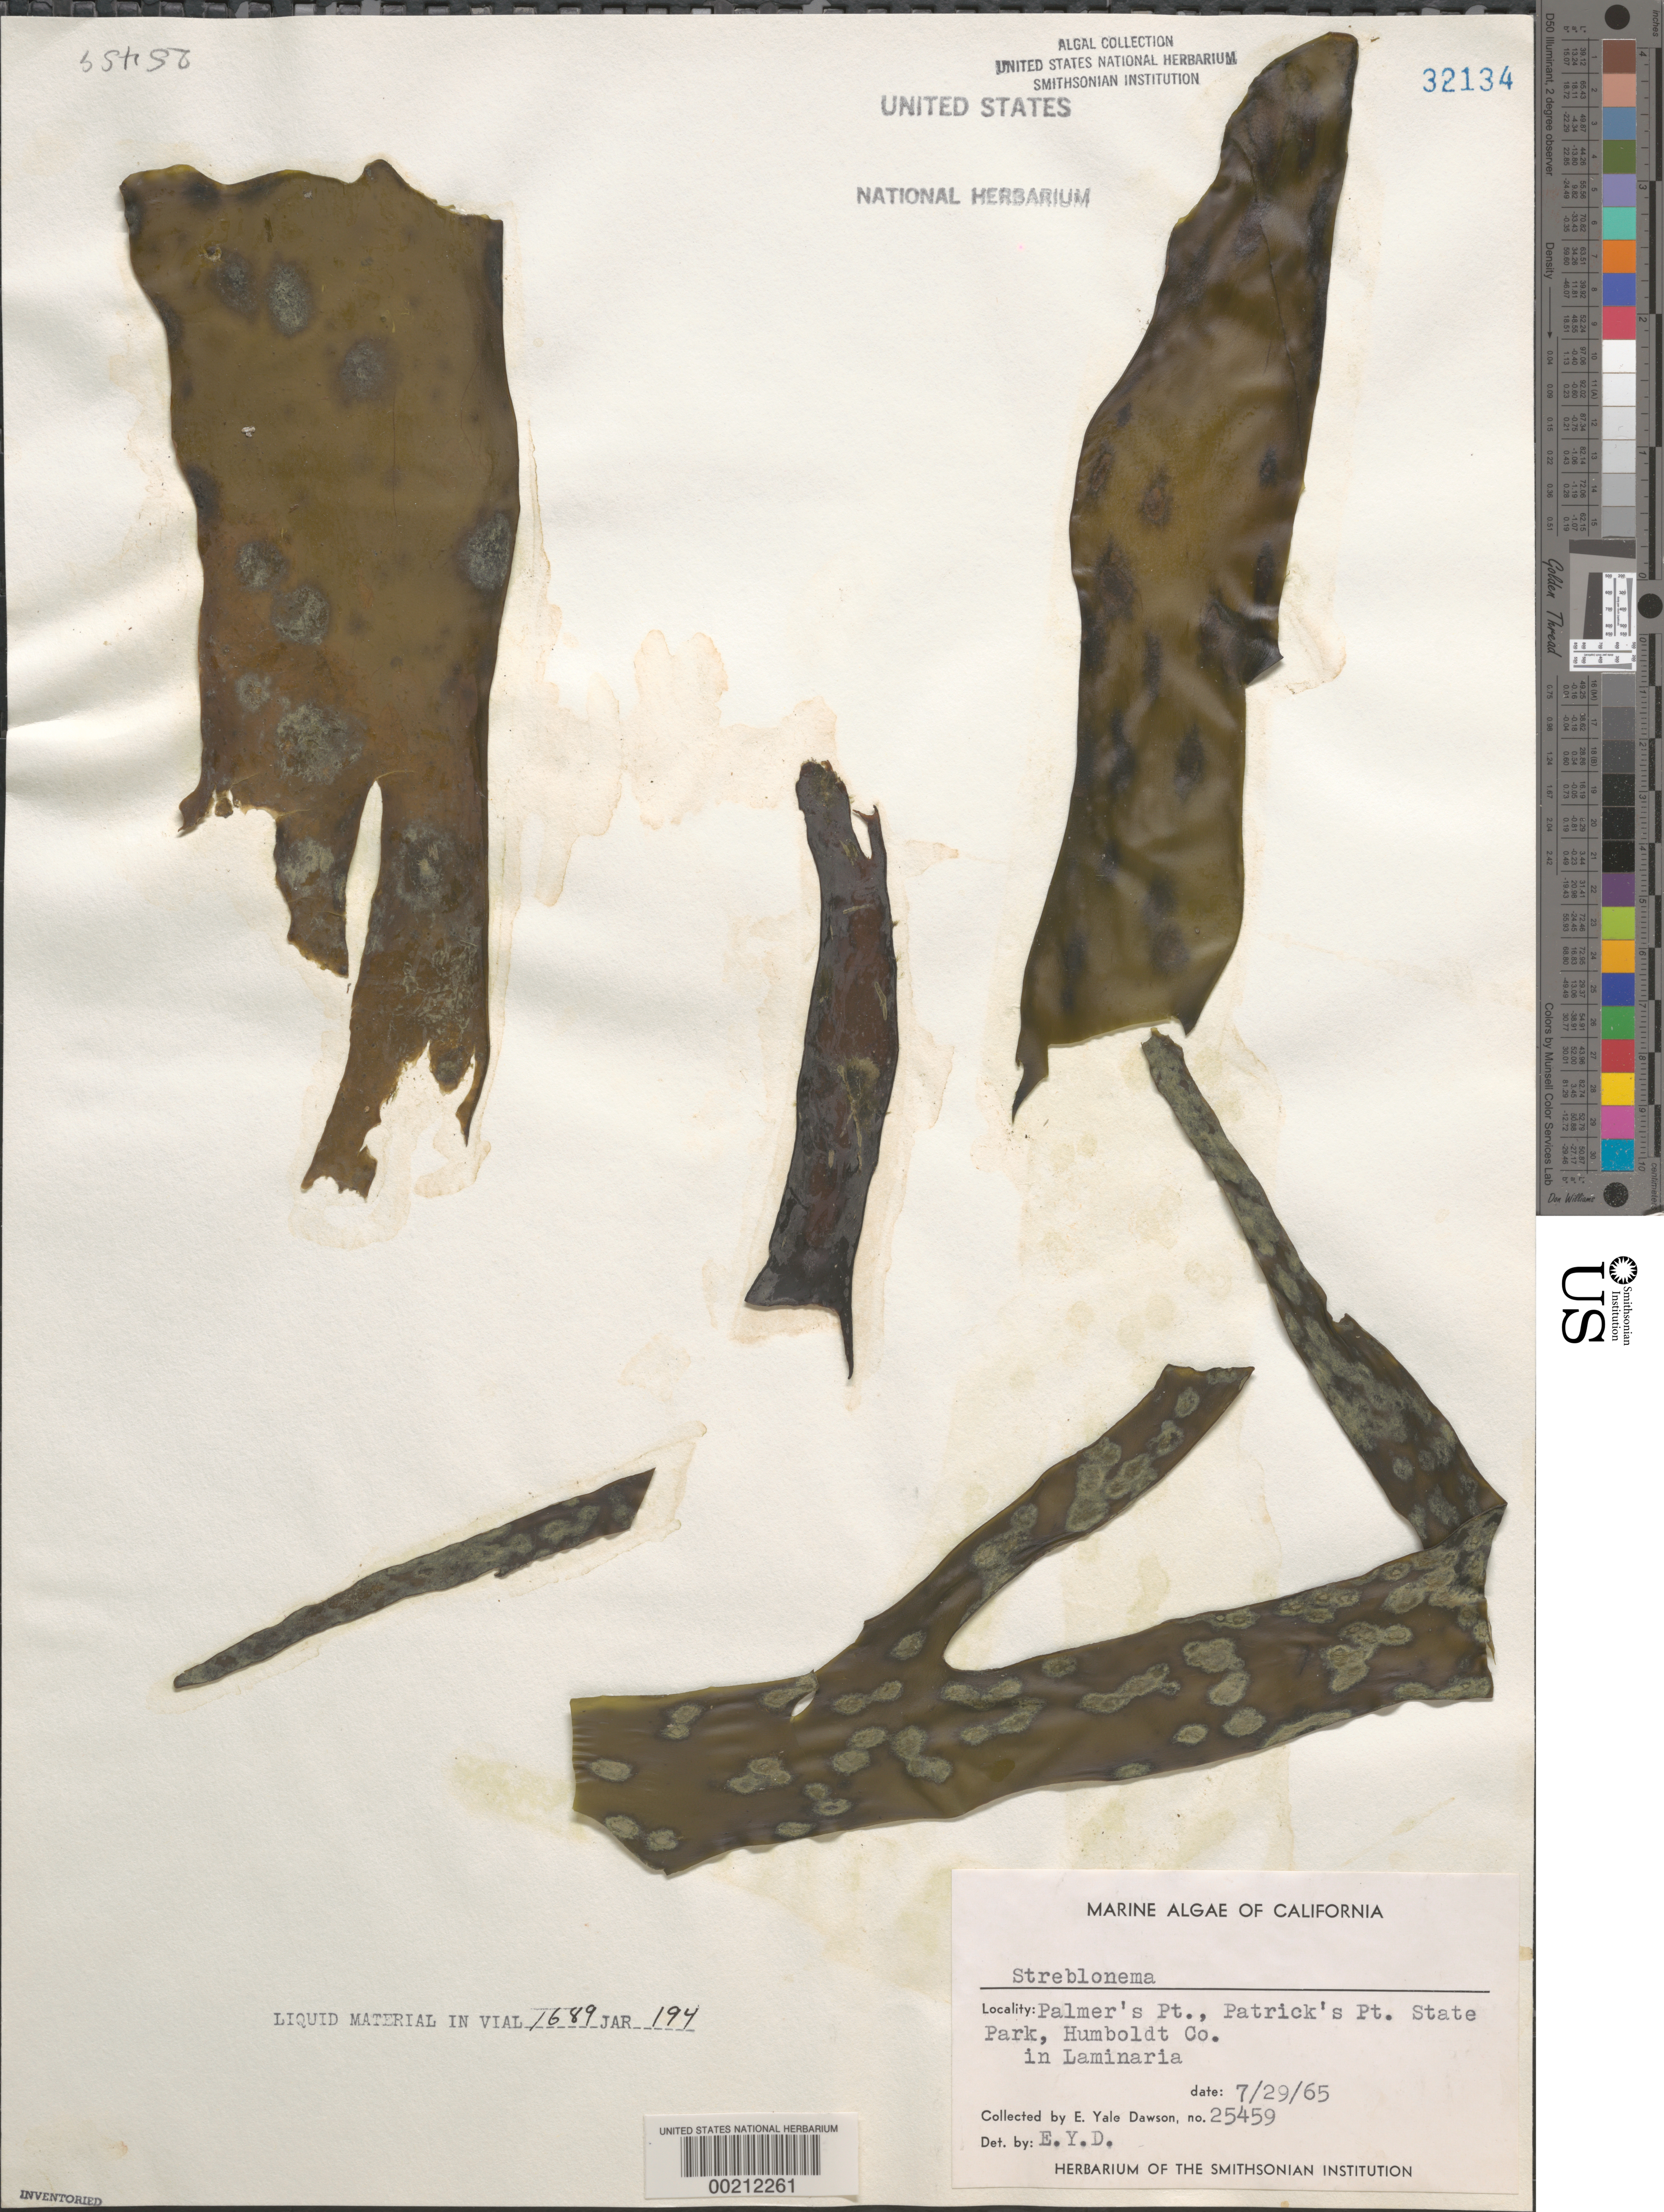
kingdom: Chromista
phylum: Ochrophyta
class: Phaeophyceae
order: Ectocarpales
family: Chordariaceae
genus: Streblonema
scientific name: Streblonema sp.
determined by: Dawson, E. Y.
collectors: E. Y. Dawson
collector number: EYD 25459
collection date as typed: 29 Jul 1965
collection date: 1965-07-29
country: United States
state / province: California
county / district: Humboldt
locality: Palmer's Point, Patrick's Point State Park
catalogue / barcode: US 32134